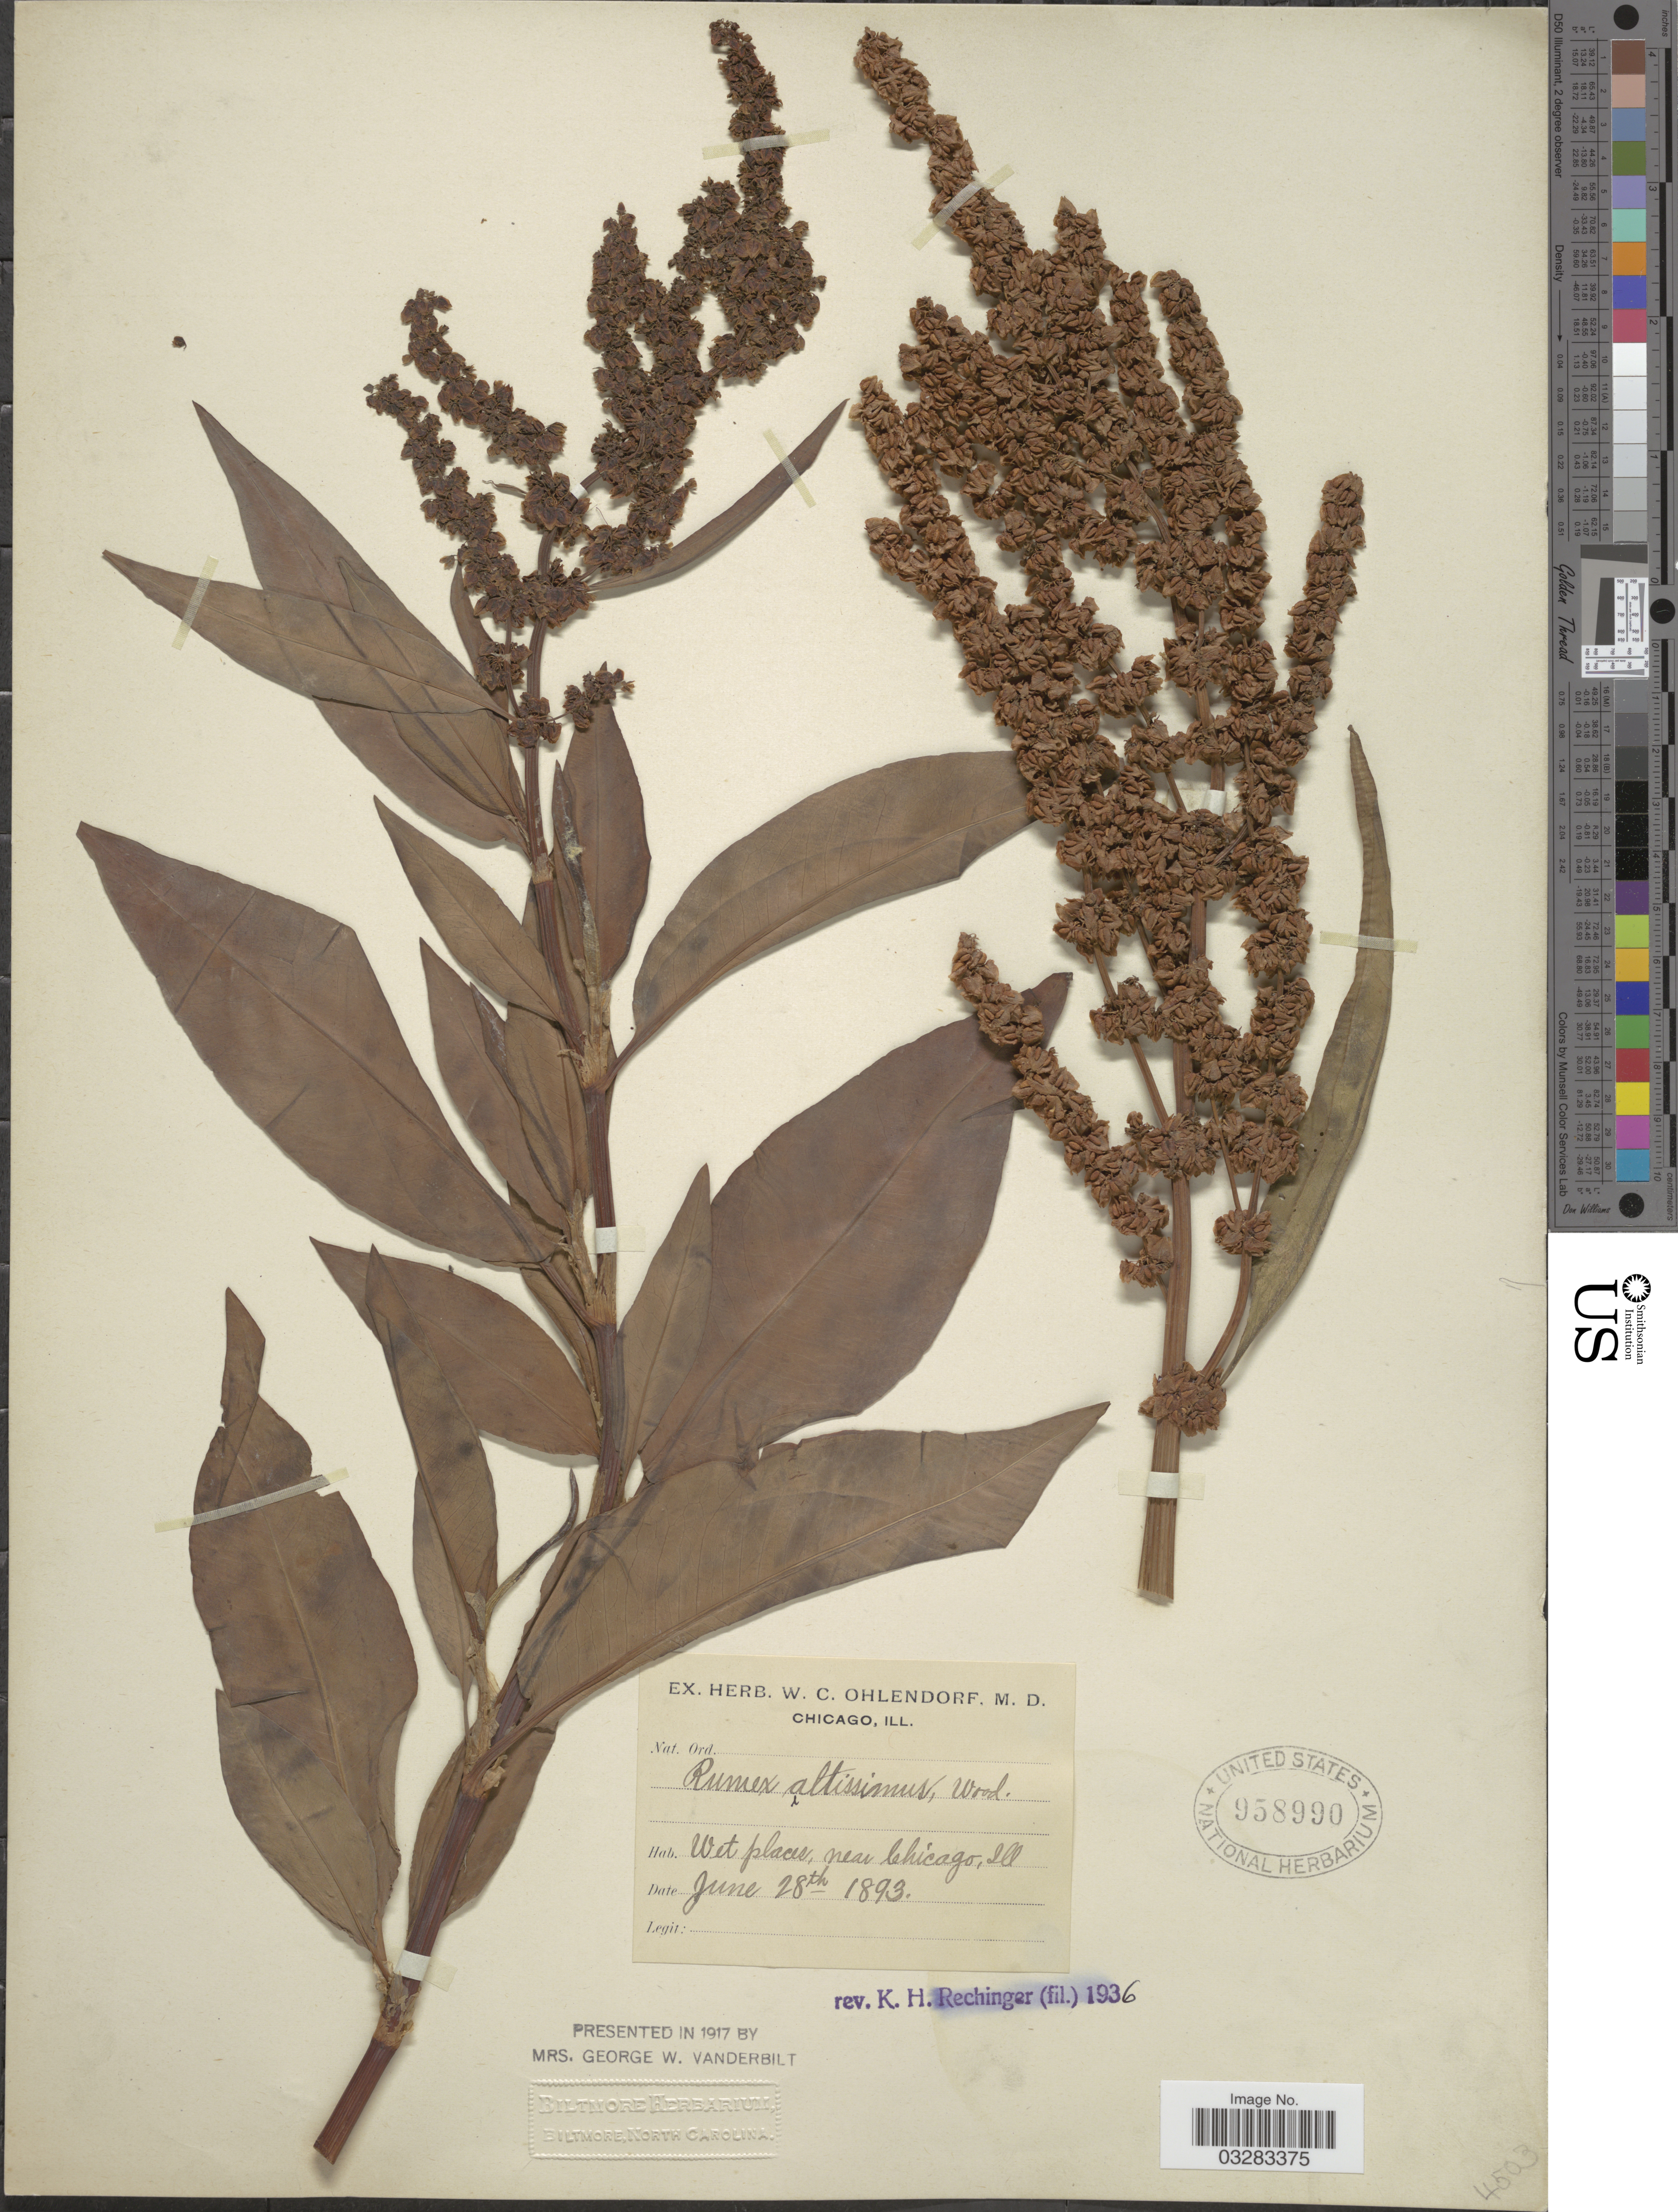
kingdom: Plantae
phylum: Tracheophyta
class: Magnoliopsida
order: Caryophyllales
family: Polygonaceae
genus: Rumex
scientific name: Rumex altissimus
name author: Alph. Wood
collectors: ex herb. W. C. Ohlendorf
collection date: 1893-06-28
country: United States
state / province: Illinois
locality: Wet places, near Chicago.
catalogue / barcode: US 958990